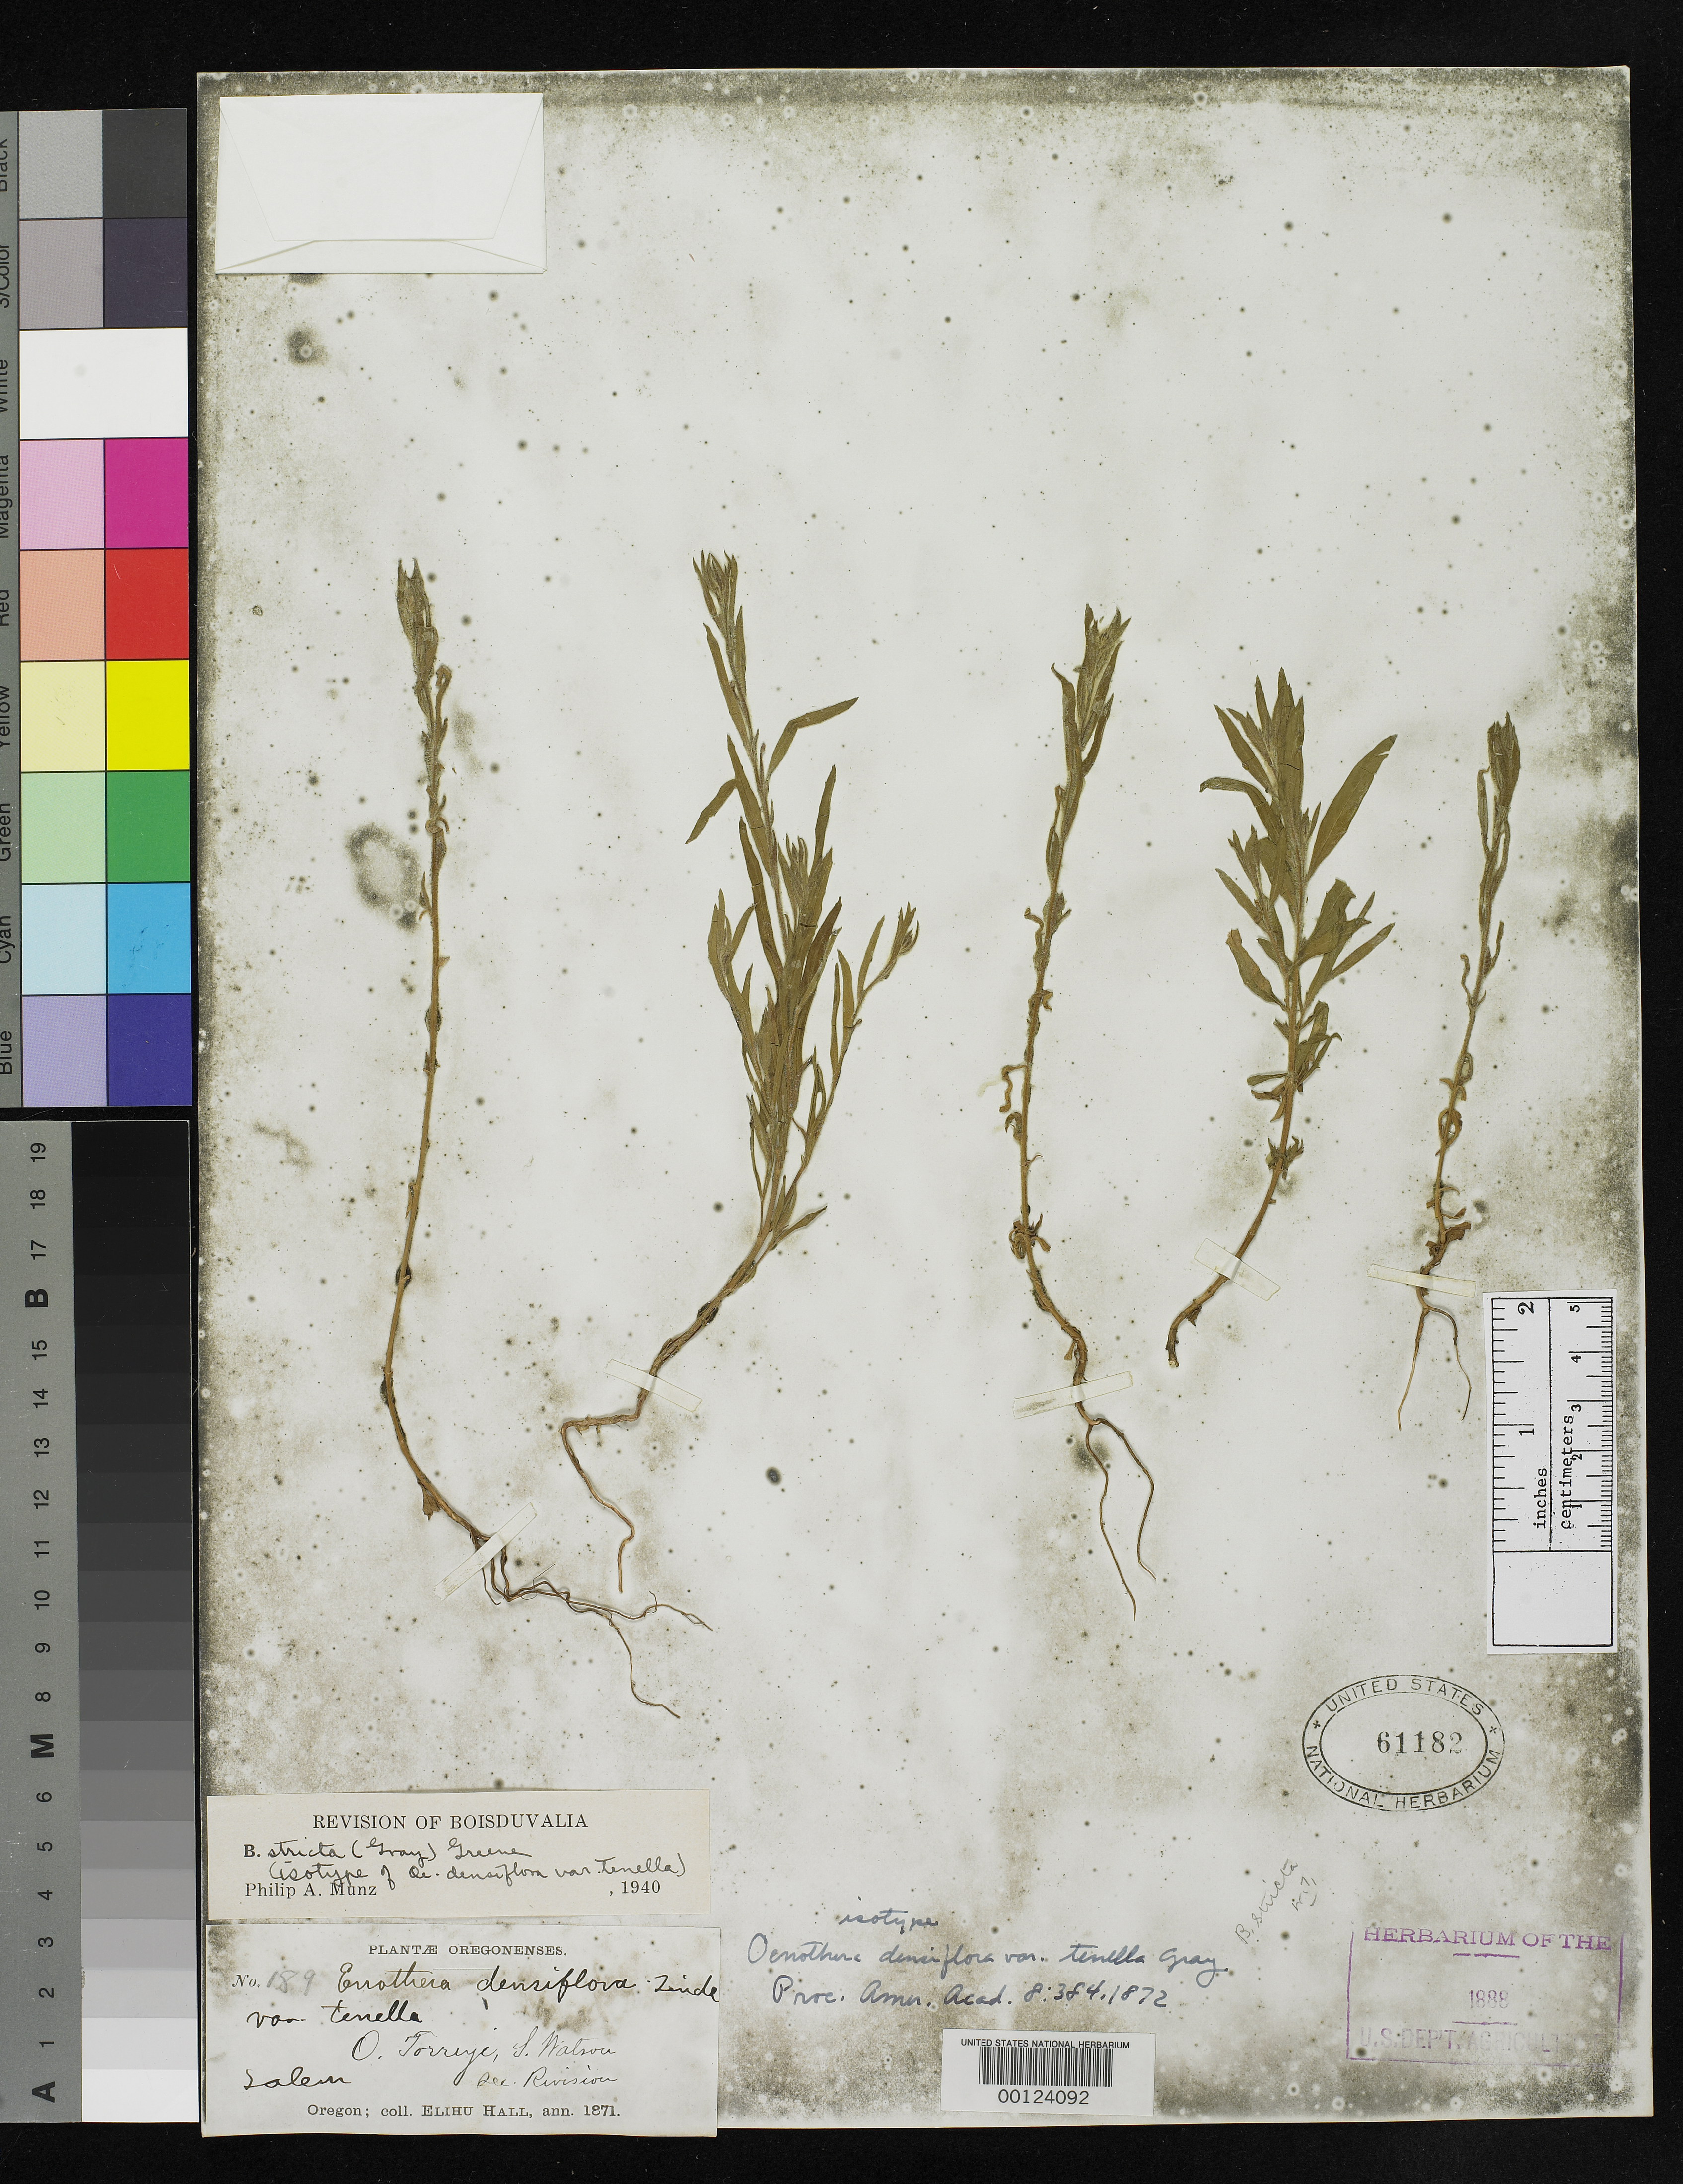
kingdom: Plantae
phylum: Tracheophyta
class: Magnoliopsida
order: Myrtales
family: Onagraceae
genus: Oenothera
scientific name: Oenothera densiflora var. tenella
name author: A. Gray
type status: Isotype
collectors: E. Hall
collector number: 189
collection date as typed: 1871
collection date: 1871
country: United States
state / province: Oregon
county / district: Marion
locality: Salem.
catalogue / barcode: US 61182